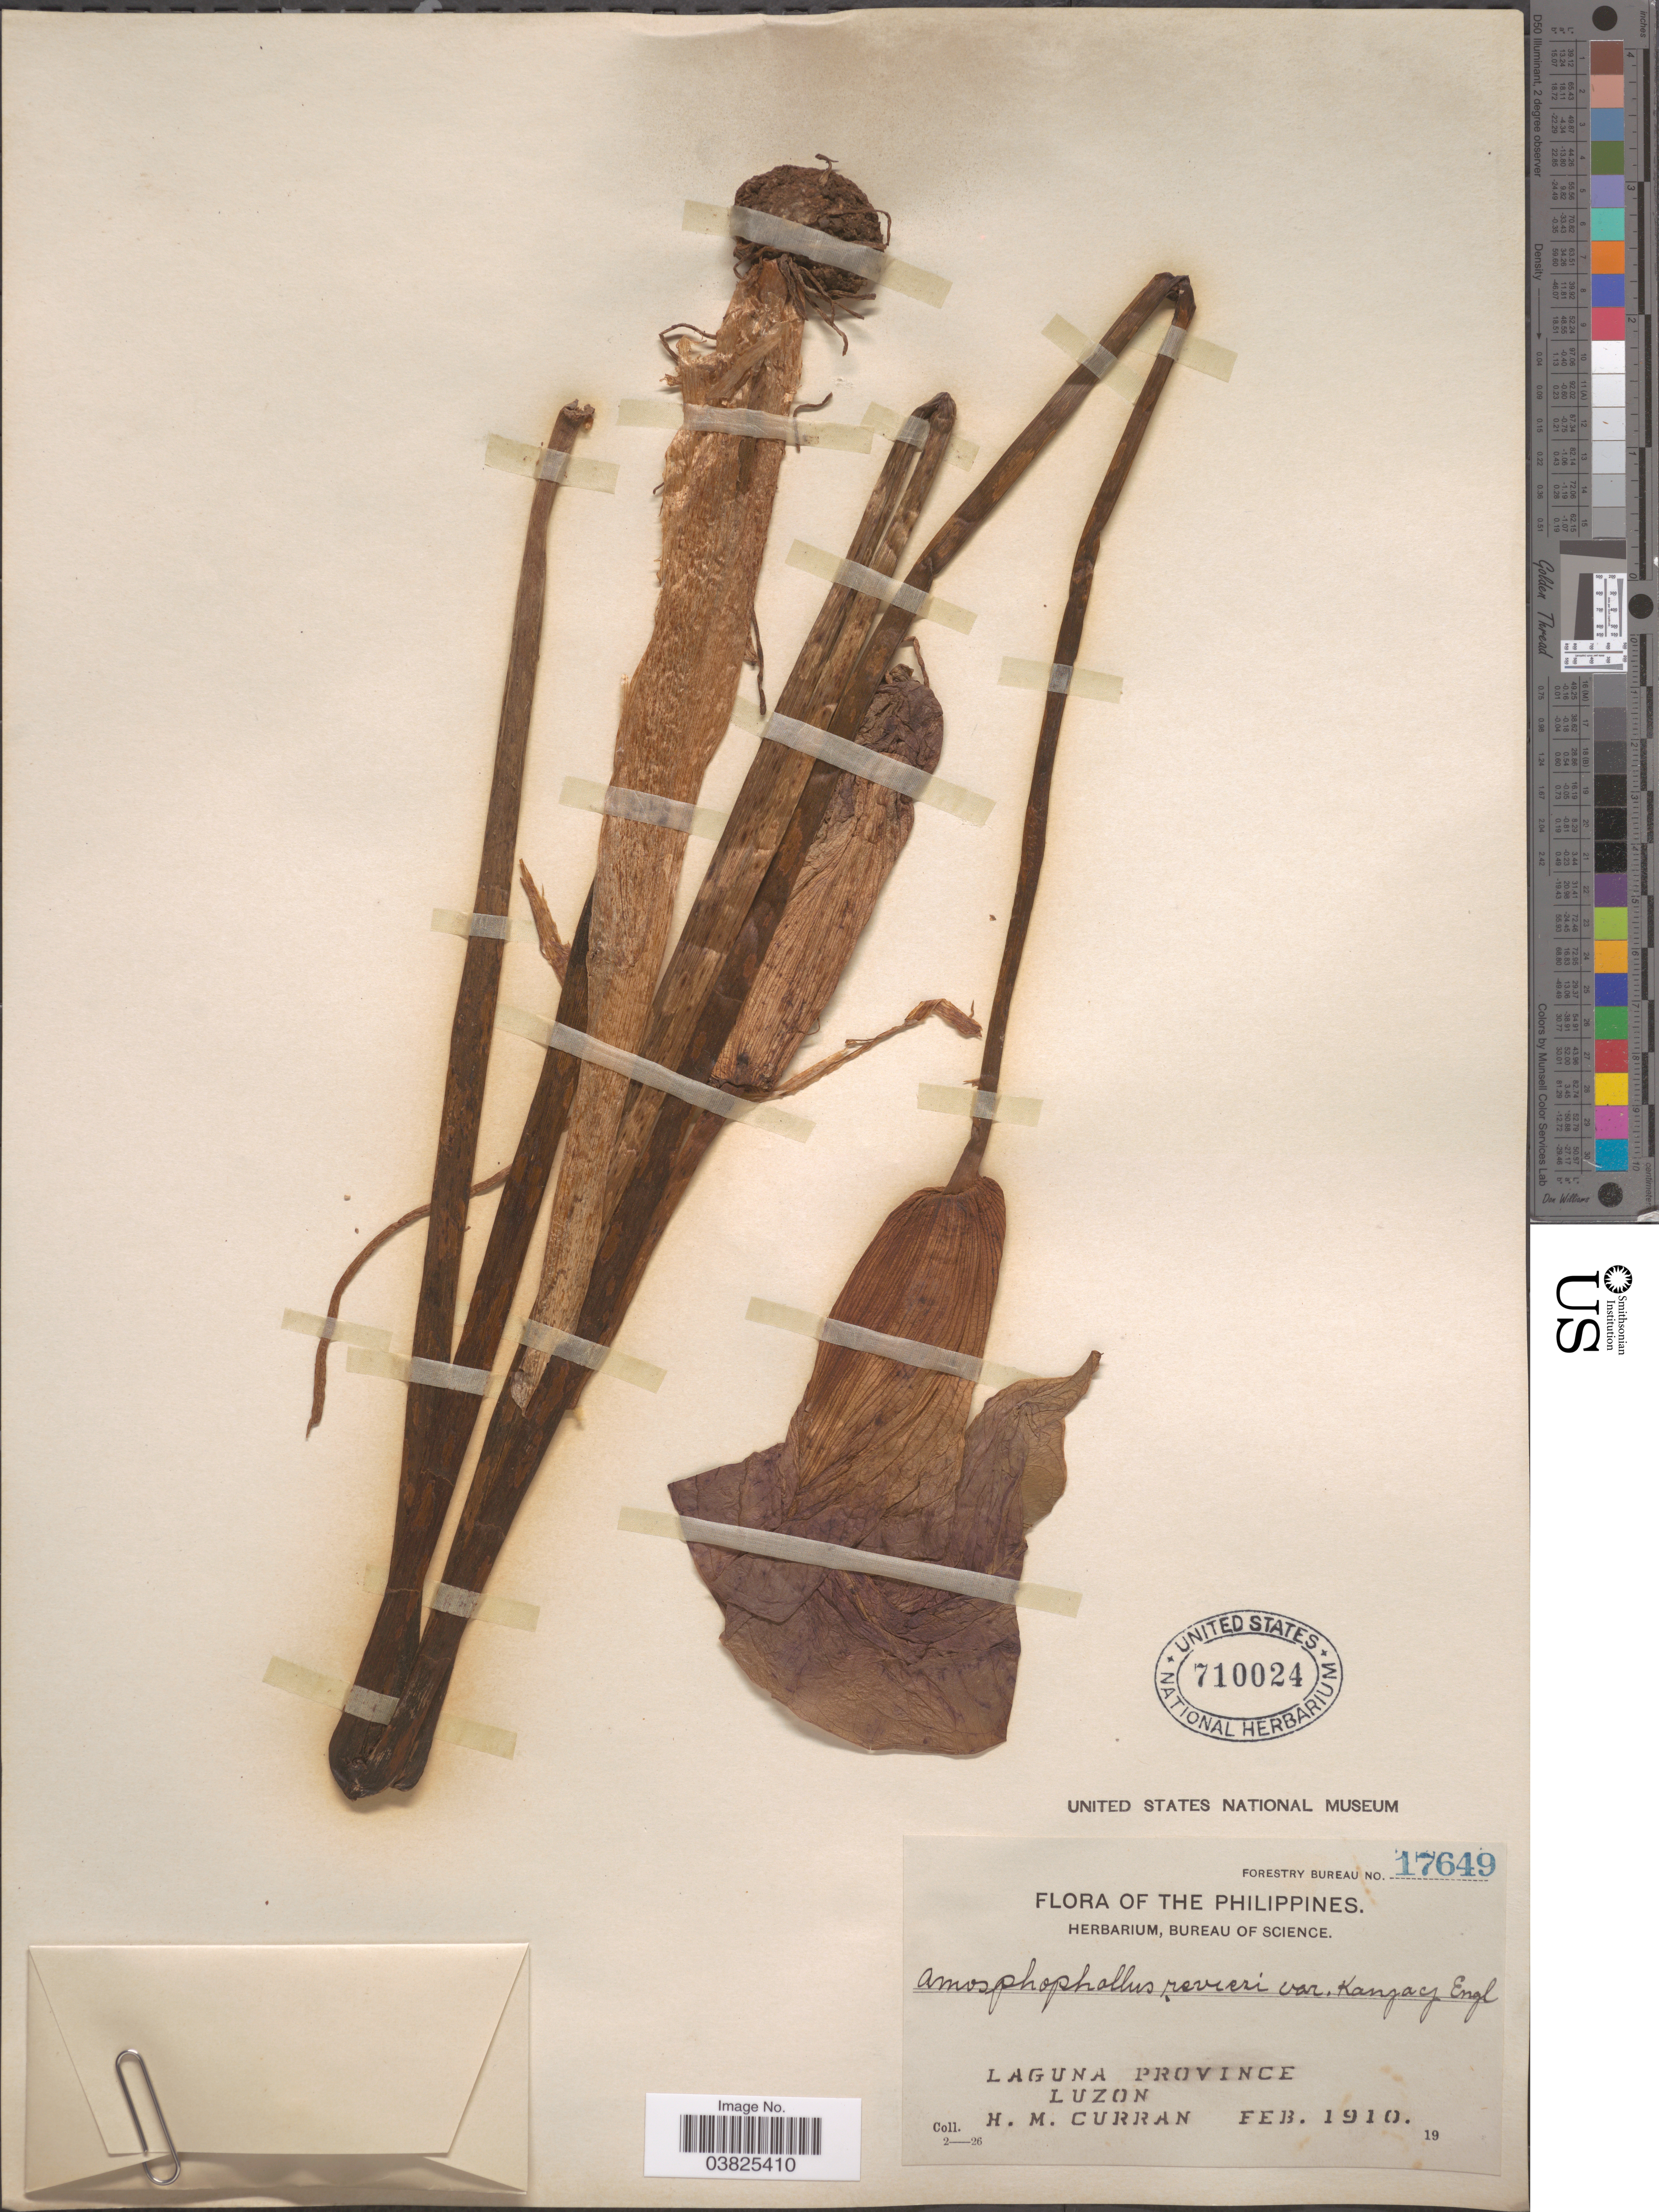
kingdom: Plantae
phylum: Tracheophyta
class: Liliopsida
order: Alismatales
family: Araceae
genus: Amorphophallus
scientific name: Amorphophallus konjac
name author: K. Koch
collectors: H. M. Curran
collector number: Forestry Bureau 17649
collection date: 1910-02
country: Philippines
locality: Laguna Province, Luzon.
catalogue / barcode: US 710024